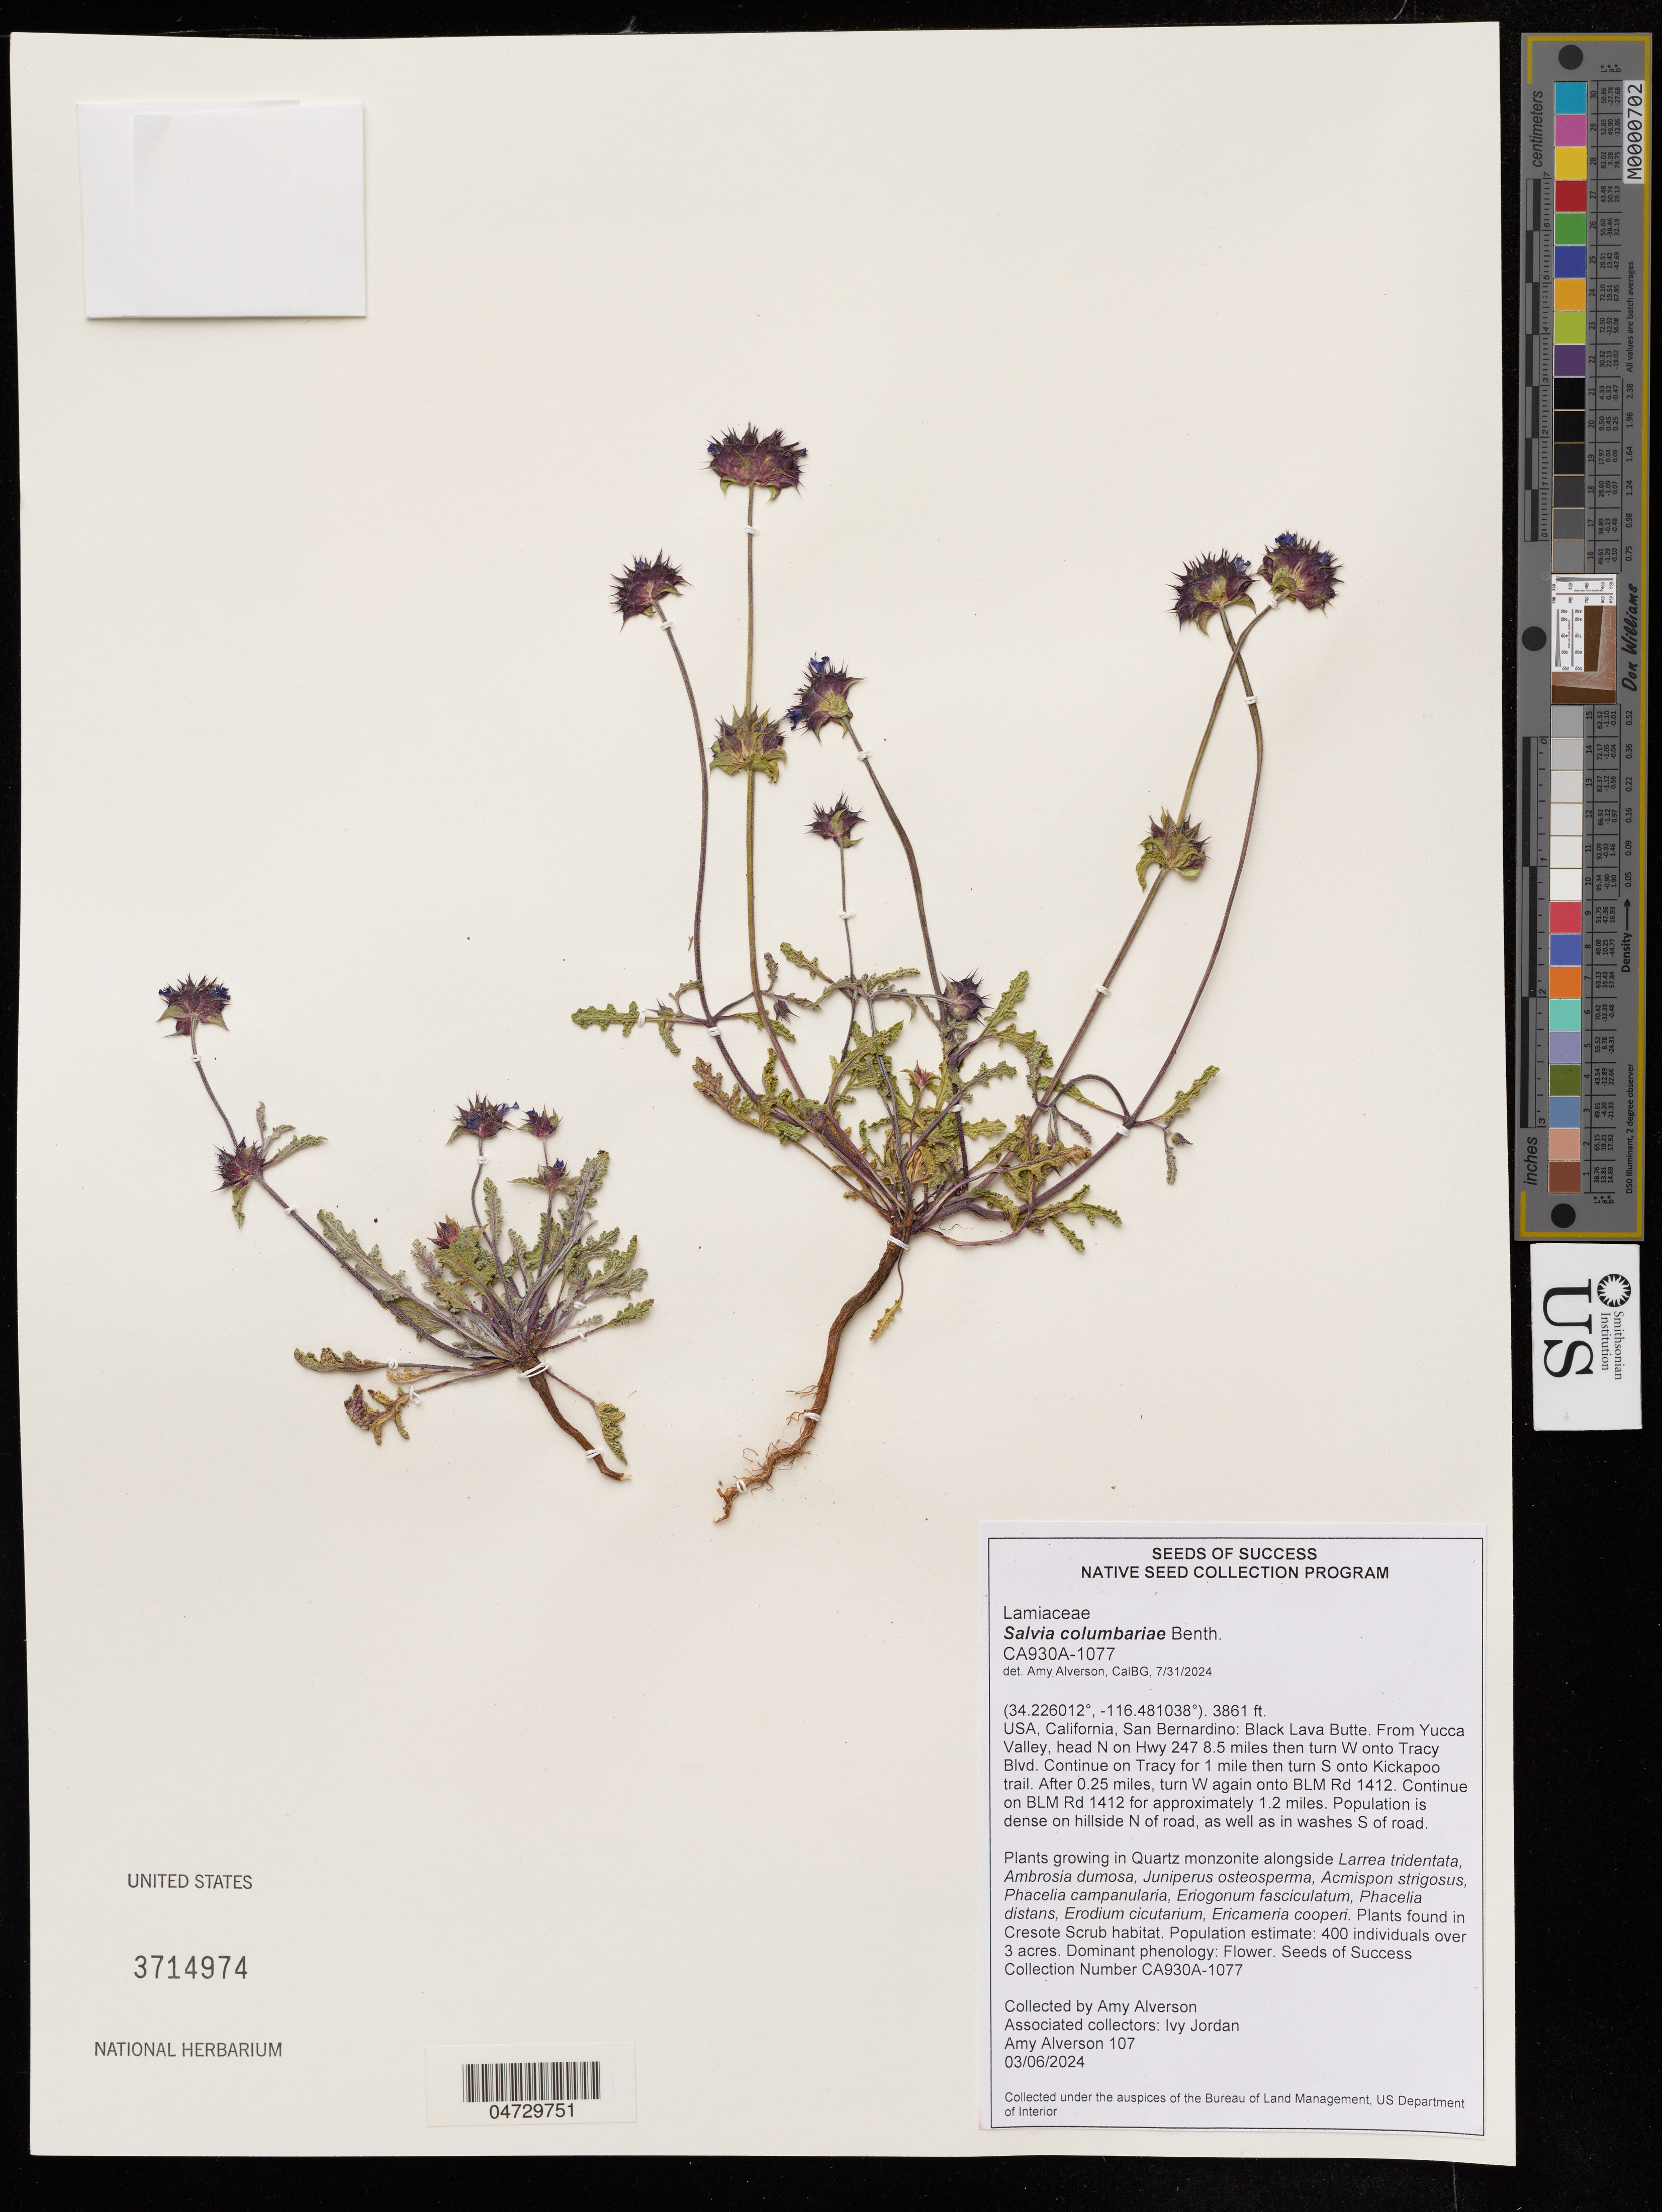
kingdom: Plantae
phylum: Tracheophyta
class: Magnoliopsida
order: Lamiales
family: Lamiaceae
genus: Salvia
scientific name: Salvia columbariae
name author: Benth.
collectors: A. Alverson & I. Jordan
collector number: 107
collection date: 2024-03-06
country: United States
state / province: California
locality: San Bernardino: Black Lava Butte. From Yucca Valley, head N on Hwy 247 8.5 miles then turn W onto Tracy Blvd. Continue on Tracy for 1 mile then turn S onto Kickapoo trail. After 0.25 miles, turn W again onto BLM Rd 1412. Continue on BLM Rd 1412 for approximately 1.2 miles. Population is dense on hillside N of road, as well as in washes S of road.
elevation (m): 1177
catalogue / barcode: US 3714974